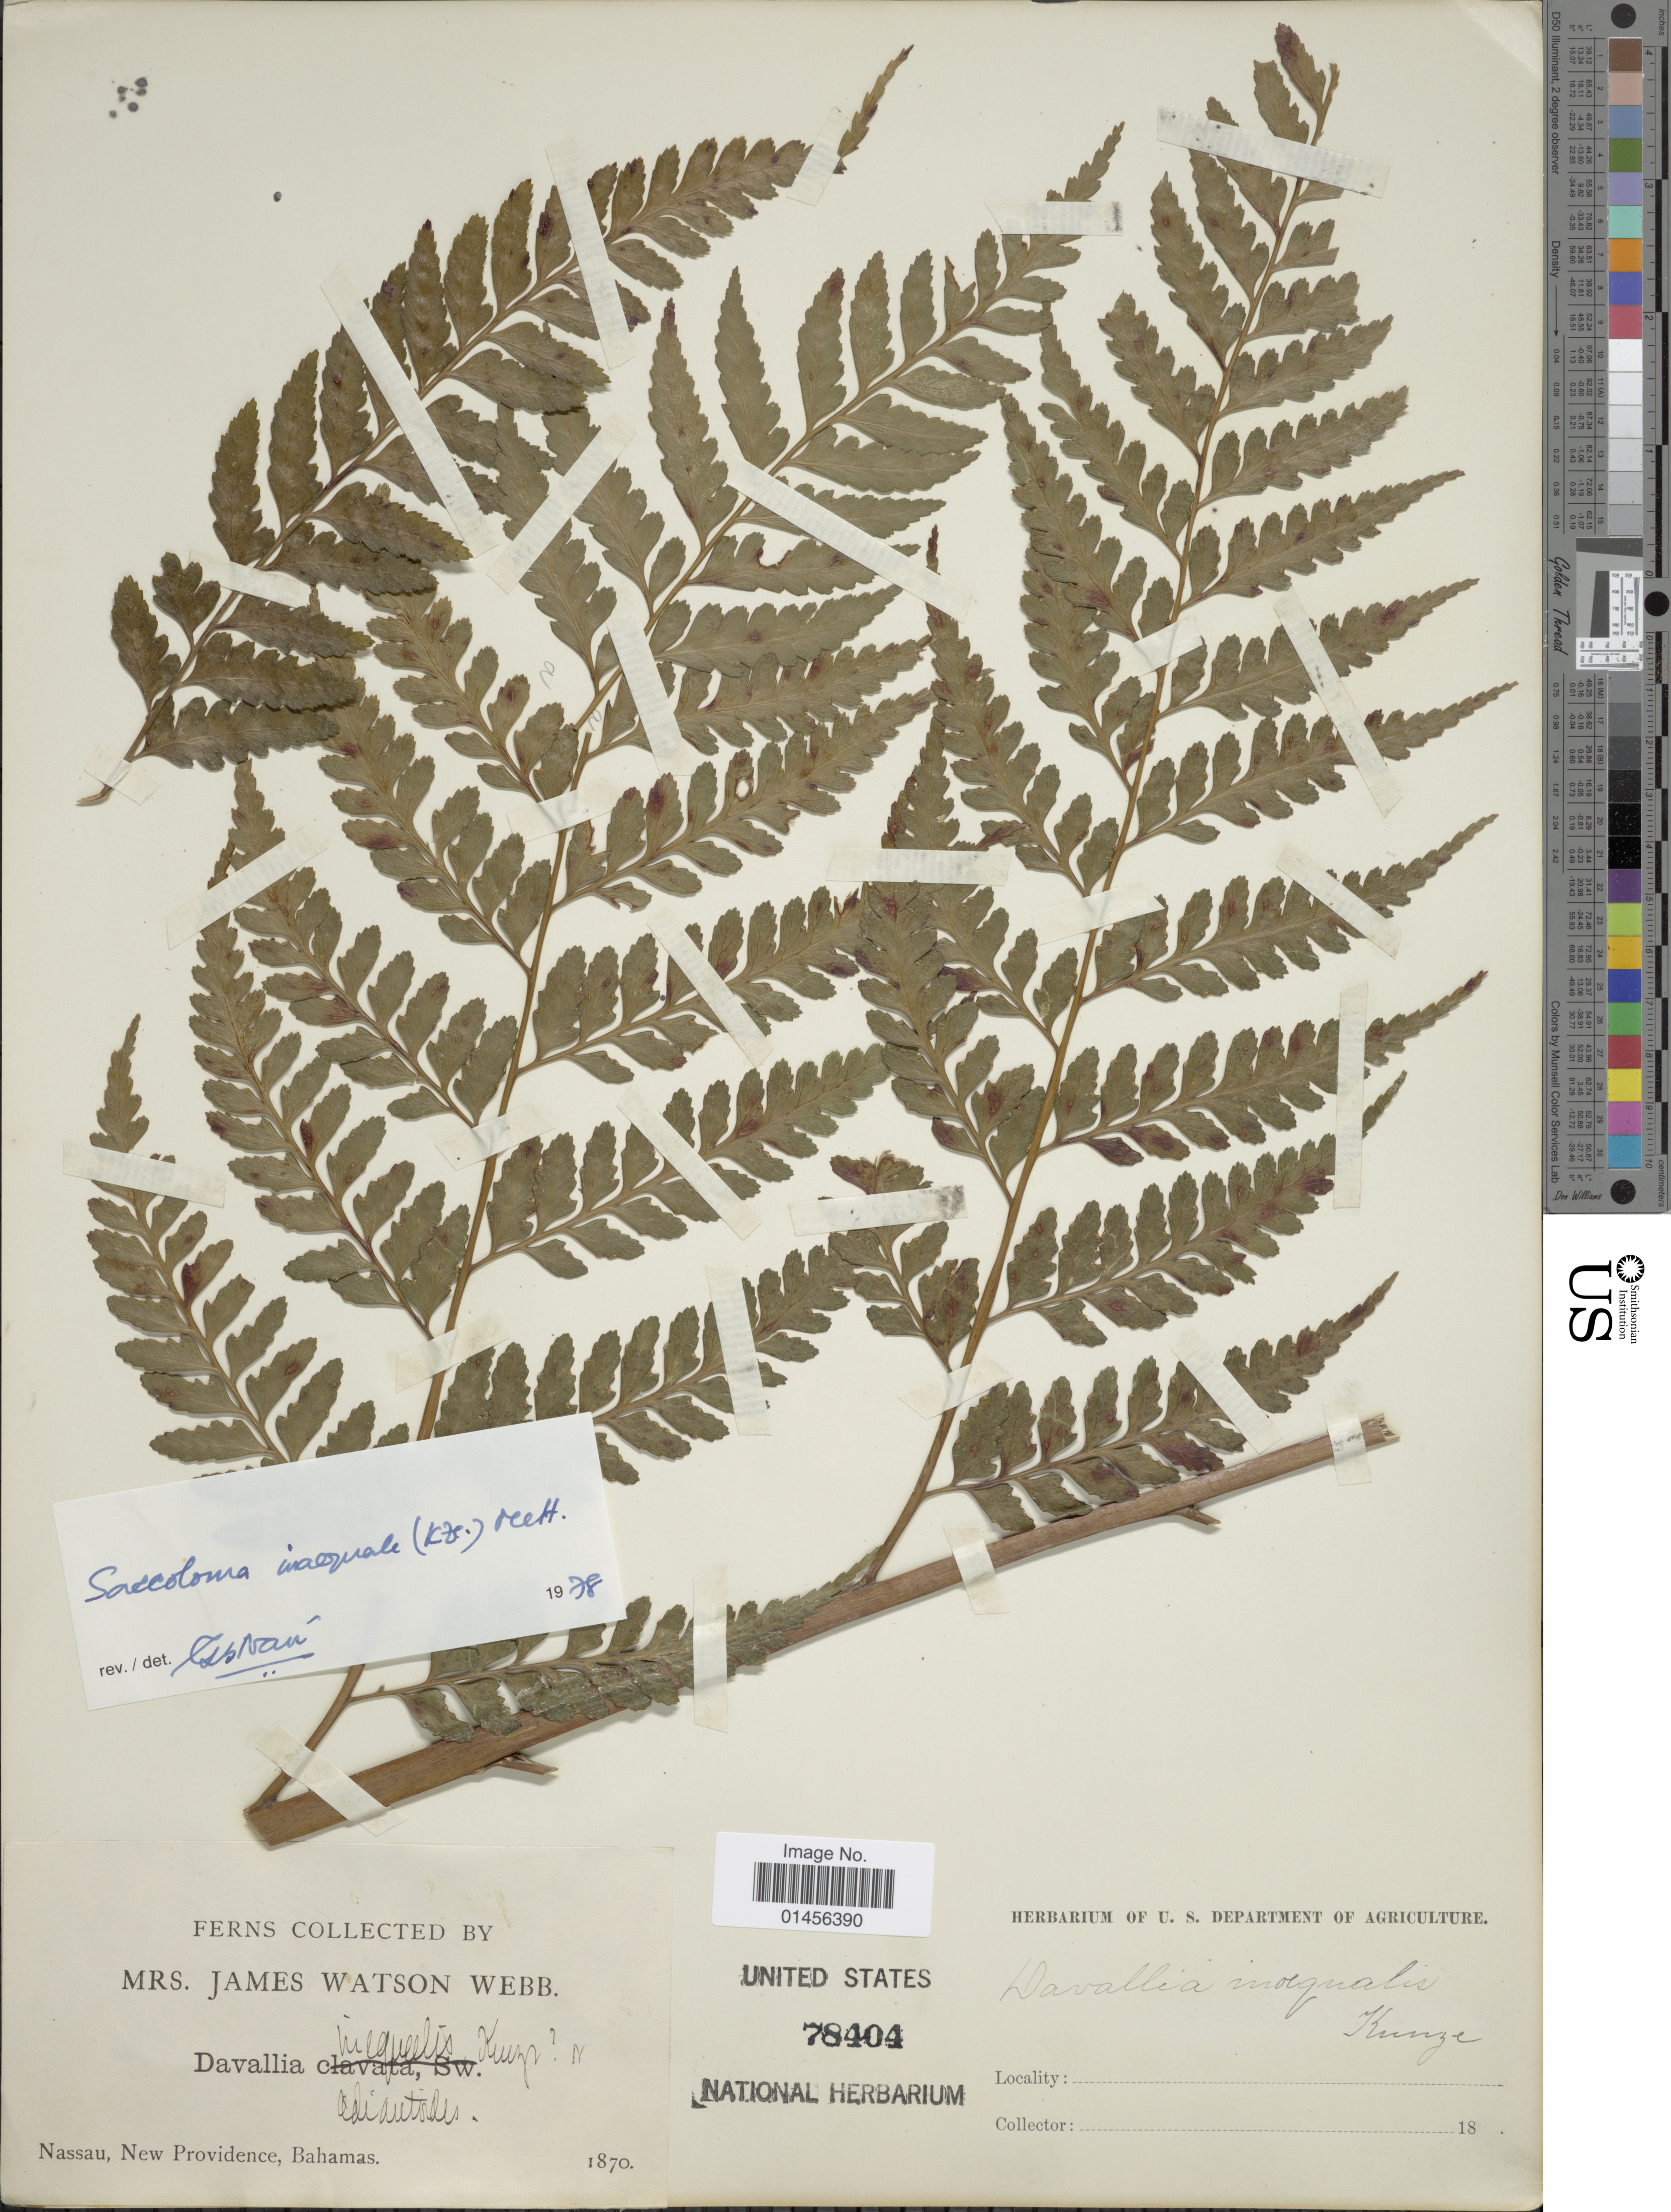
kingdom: Plantae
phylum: Tracheophyta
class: Polypodiopsida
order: Polypodiales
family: Saccolomataceae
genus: Saccoloma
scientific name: Saccoloma inaequale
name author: (Kunze) Mett.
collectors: J. Webb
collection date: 1870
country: Cook Islands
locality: Nassau, New Providence, Bahamas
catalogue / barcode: US 78404